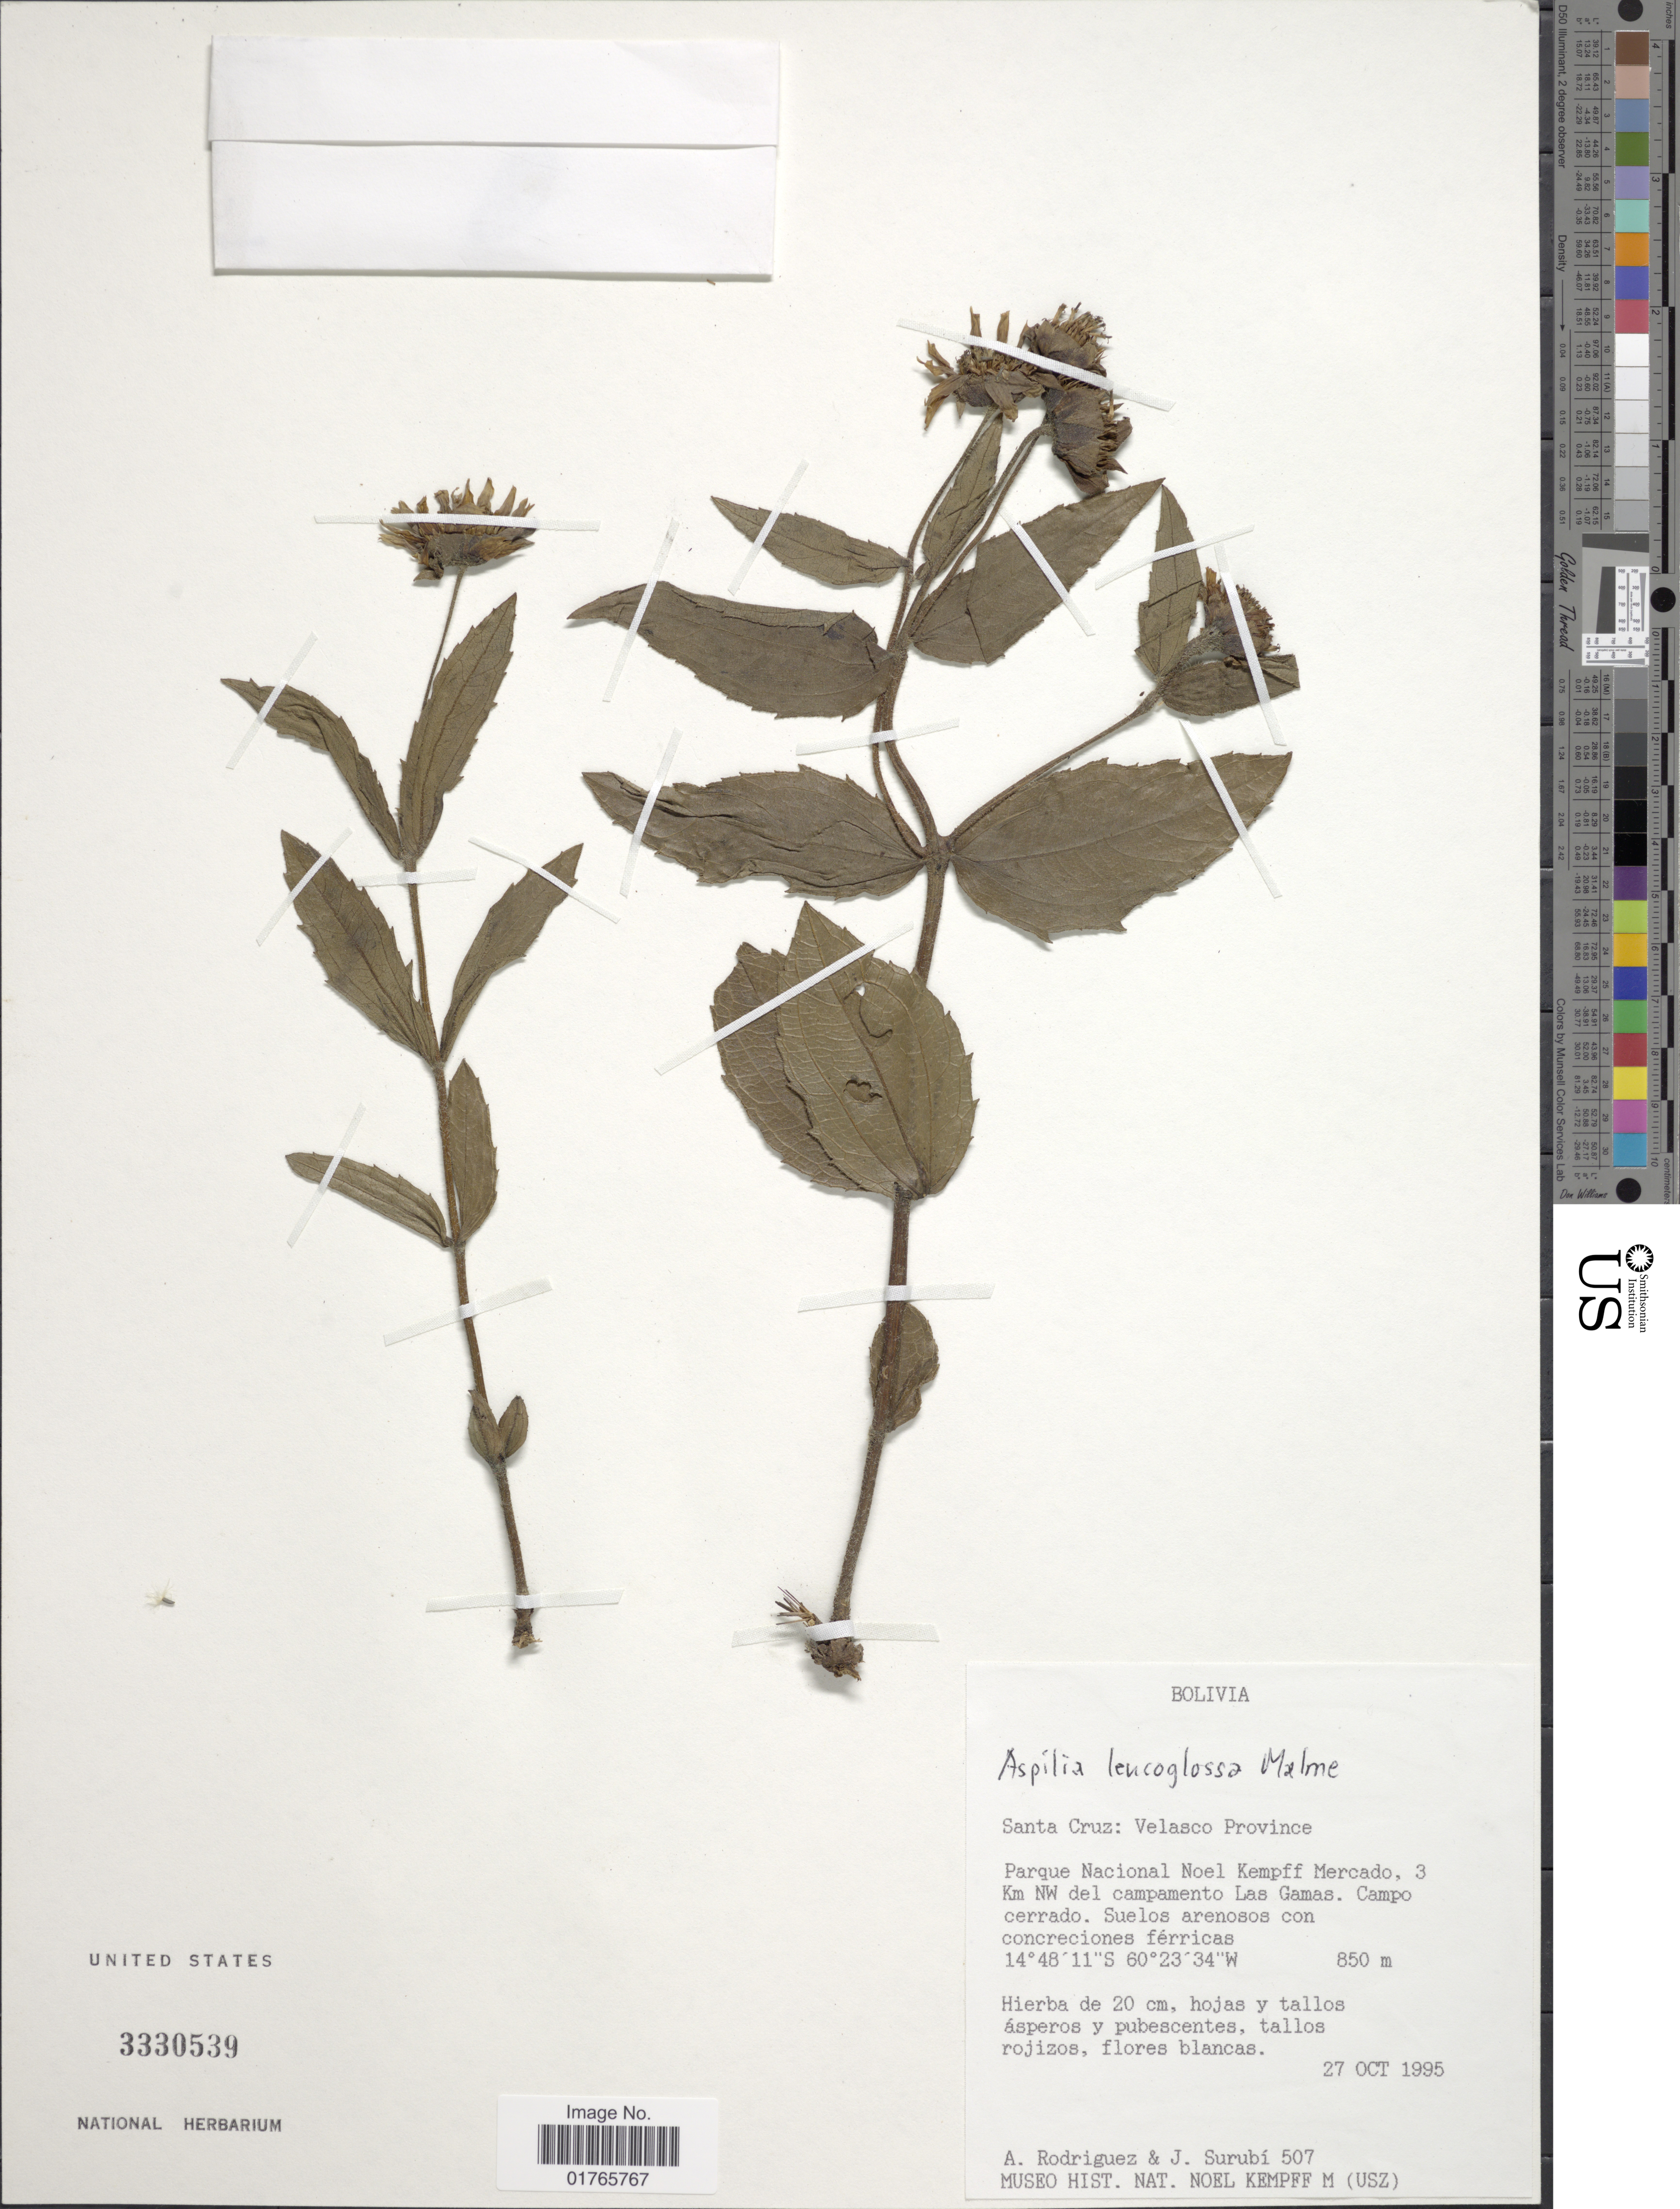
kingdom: Plantae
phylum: Tracheophyta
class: Magnoliopsida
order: Asterales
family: Asteraceae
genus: Aspilia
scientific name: Aspilia leucoglossa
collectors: A. Rodriguez & J. Surubí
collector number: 507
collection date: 1995-10-27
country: Bolivia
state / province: Santa Cruz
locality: Velasco Province, Parque Noel Kempff Mercado, 3 km NW del campamento Las Gamas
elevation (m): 850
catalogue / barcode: US 3330539